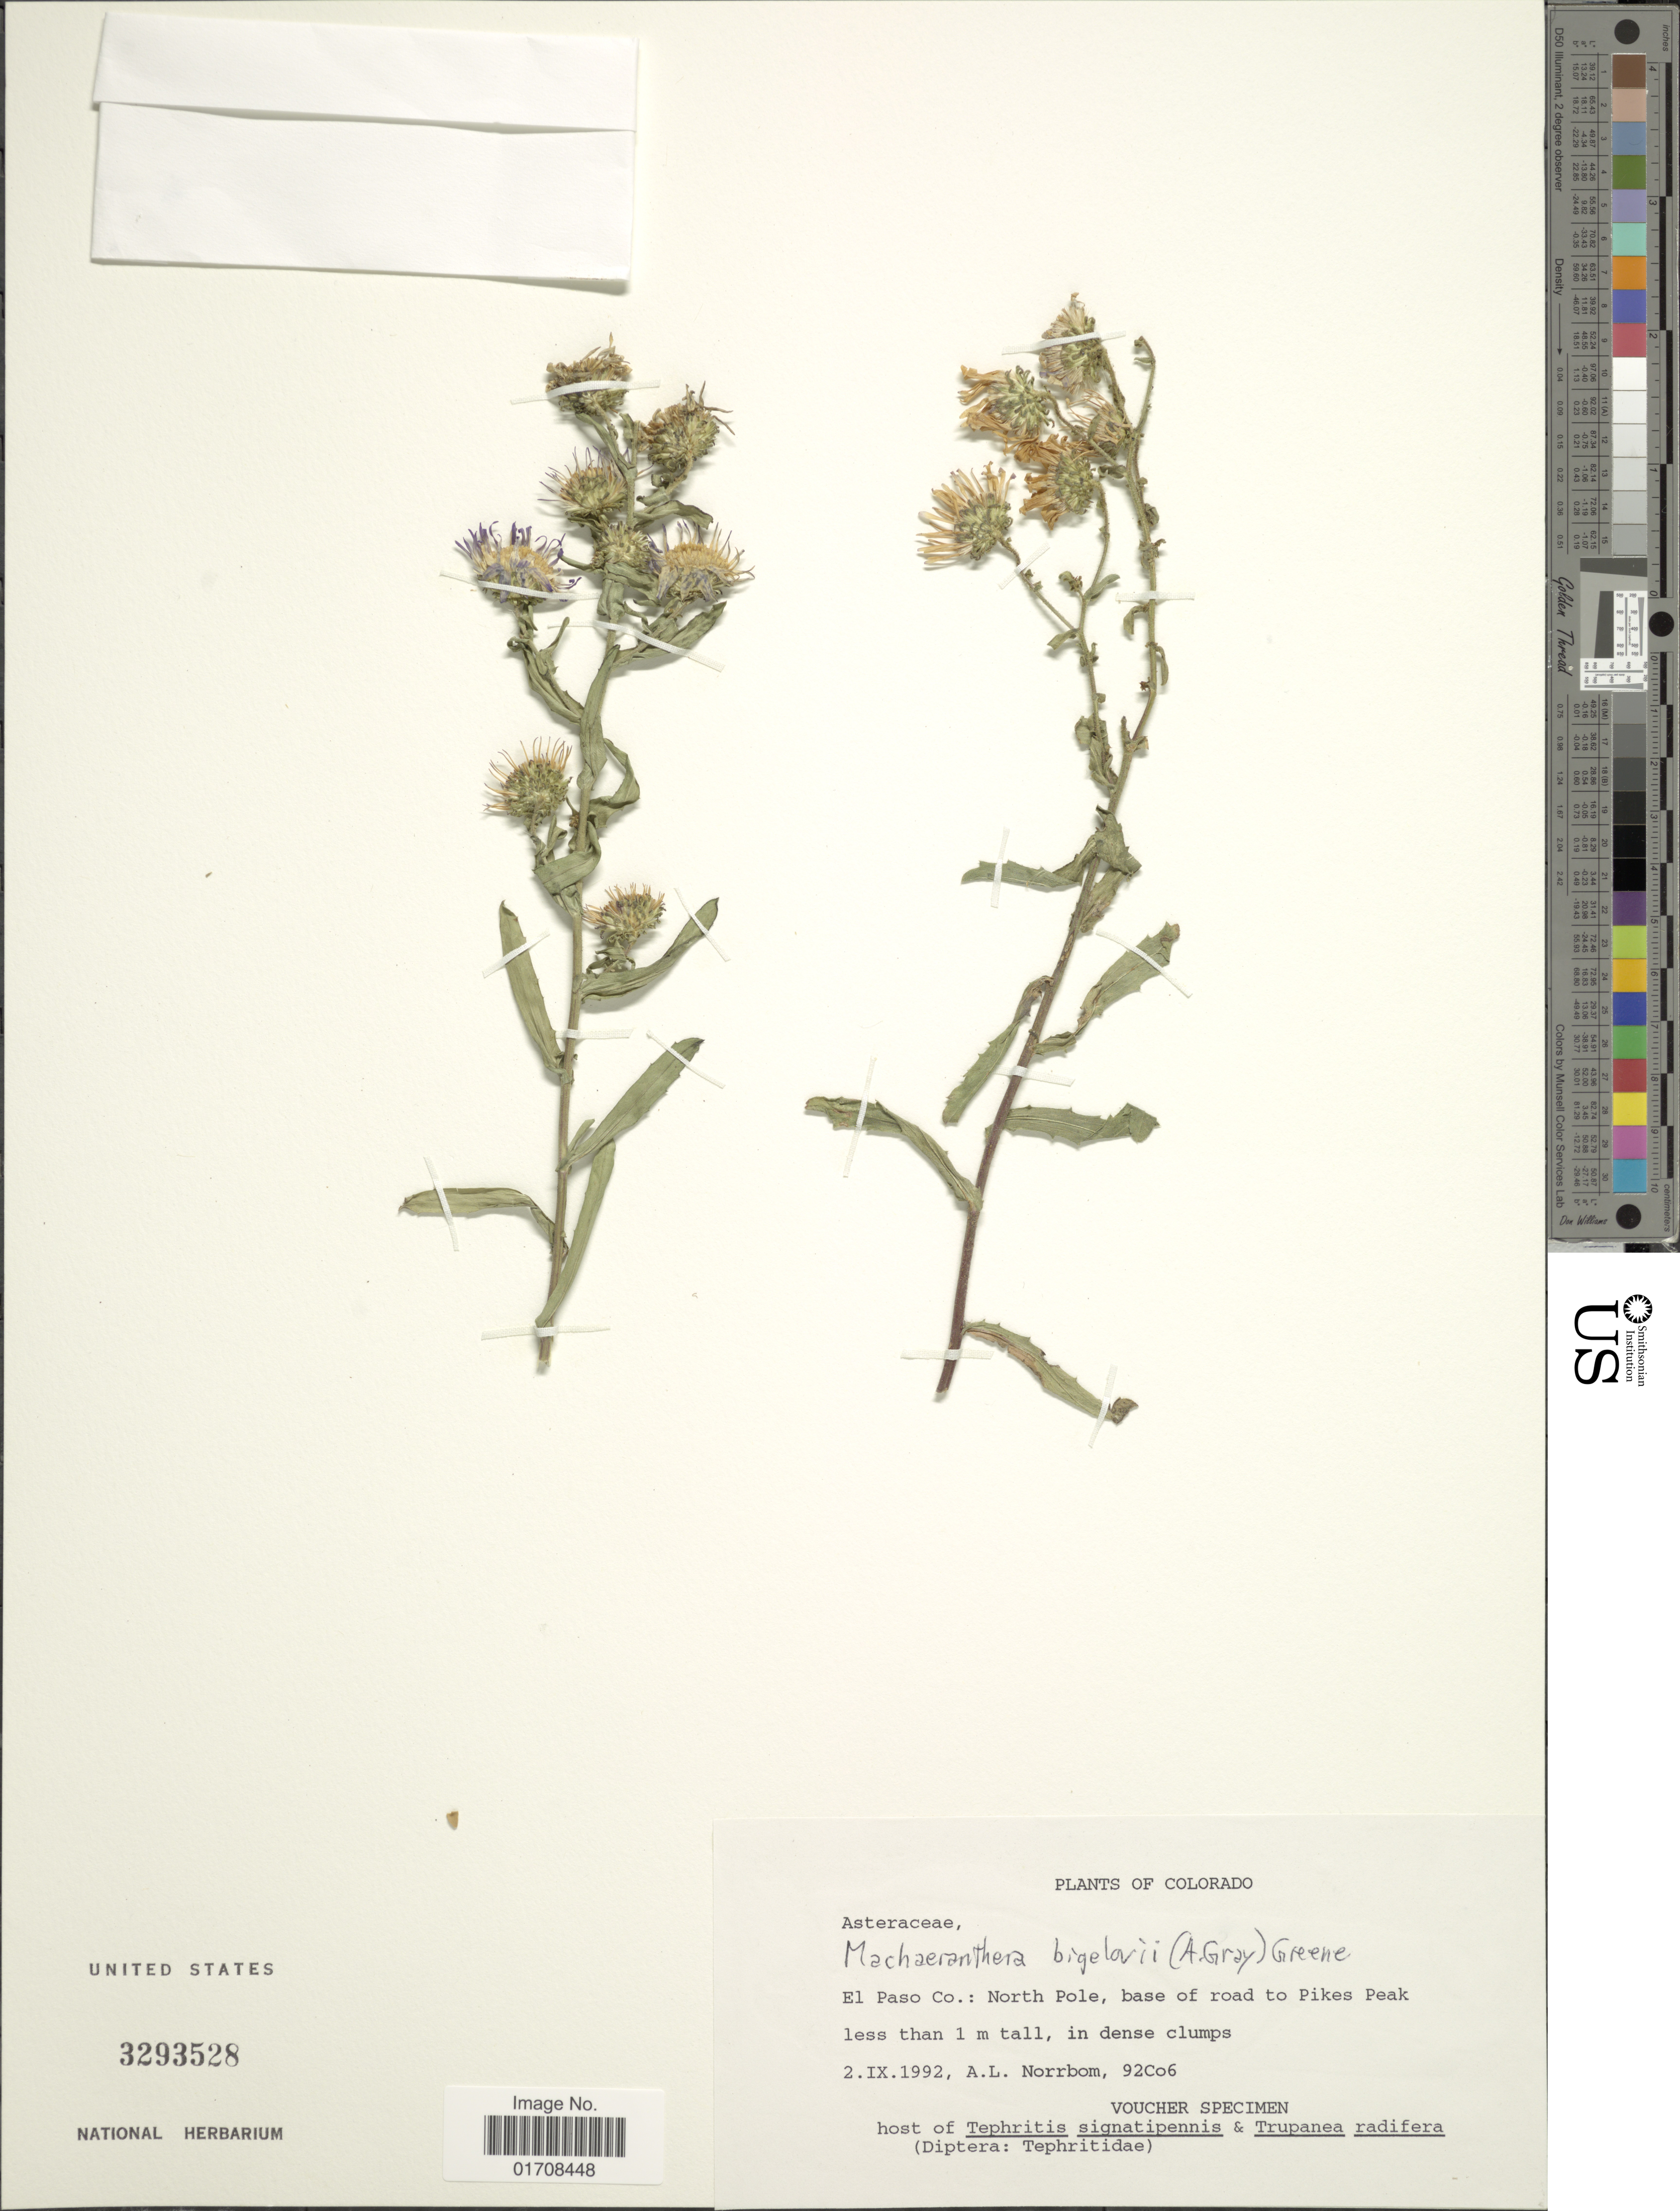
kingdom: Plantae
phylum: Tracheophyta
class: Magnoliopsida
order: Asterales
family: Asteraceae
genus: Machaeranthera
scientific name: Machaeranthera bigelovii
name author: (A. Gray) Greene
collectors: A. L. Norrbom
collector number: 92C06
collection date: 1992-09-02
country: United States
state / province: Colorado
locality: El Paso Co, North Pole, base of road to Pikes Peak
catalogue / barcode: US 3293528